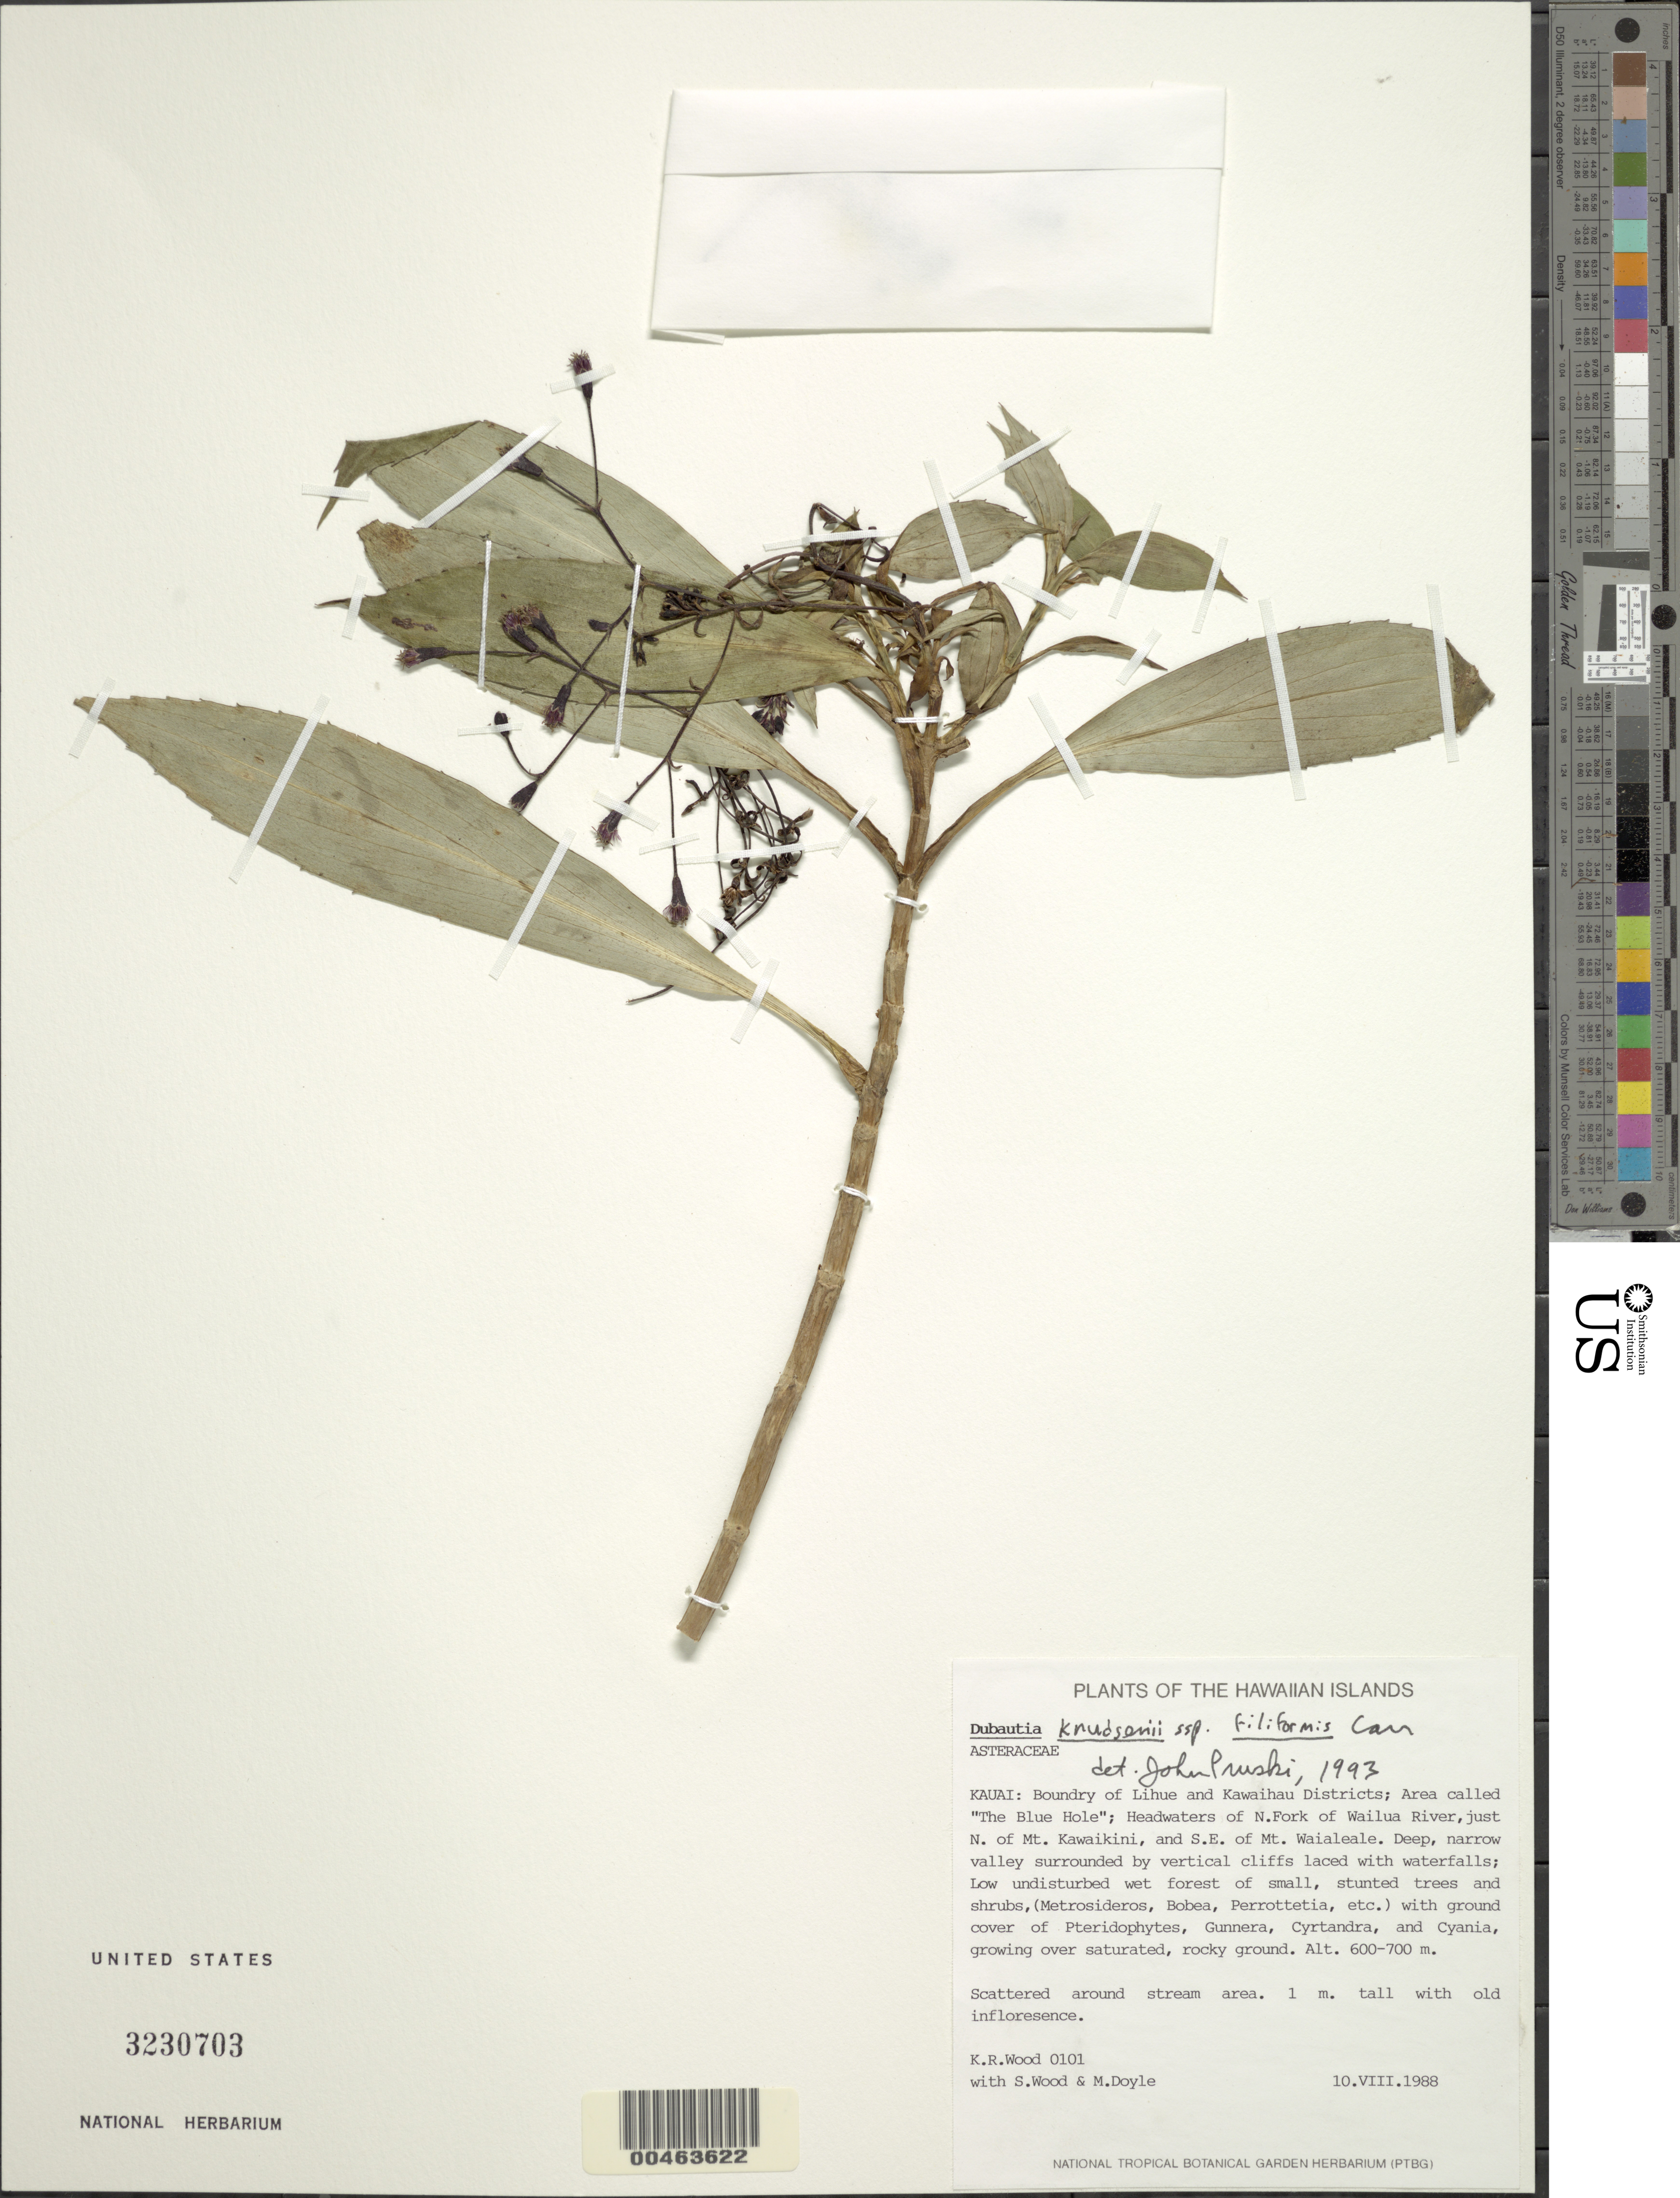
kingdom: Plantae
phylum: Tracheophyta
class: Magnoliopsida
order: Asterales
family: Asteraceae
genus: Dubautia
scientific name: Dubautia knudsenii subsp. filiformis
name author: G.D. Carr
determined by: Pruski, J. F.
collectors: K. R. Wood, S. Wood & M. Doyle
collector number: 0101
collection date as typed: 10 Aug 1988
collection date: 1988-08-10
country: United States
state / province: Hawaii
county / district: Kauai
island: Kaua'i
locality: Boundary of Lihue & Kawaihau Dists.; Area called The Blue Hole; Hdwtrs. of N. Fork of Wailua R., just N. of Mt. Kawaikini &...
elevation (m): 600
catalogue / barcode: US 3230703